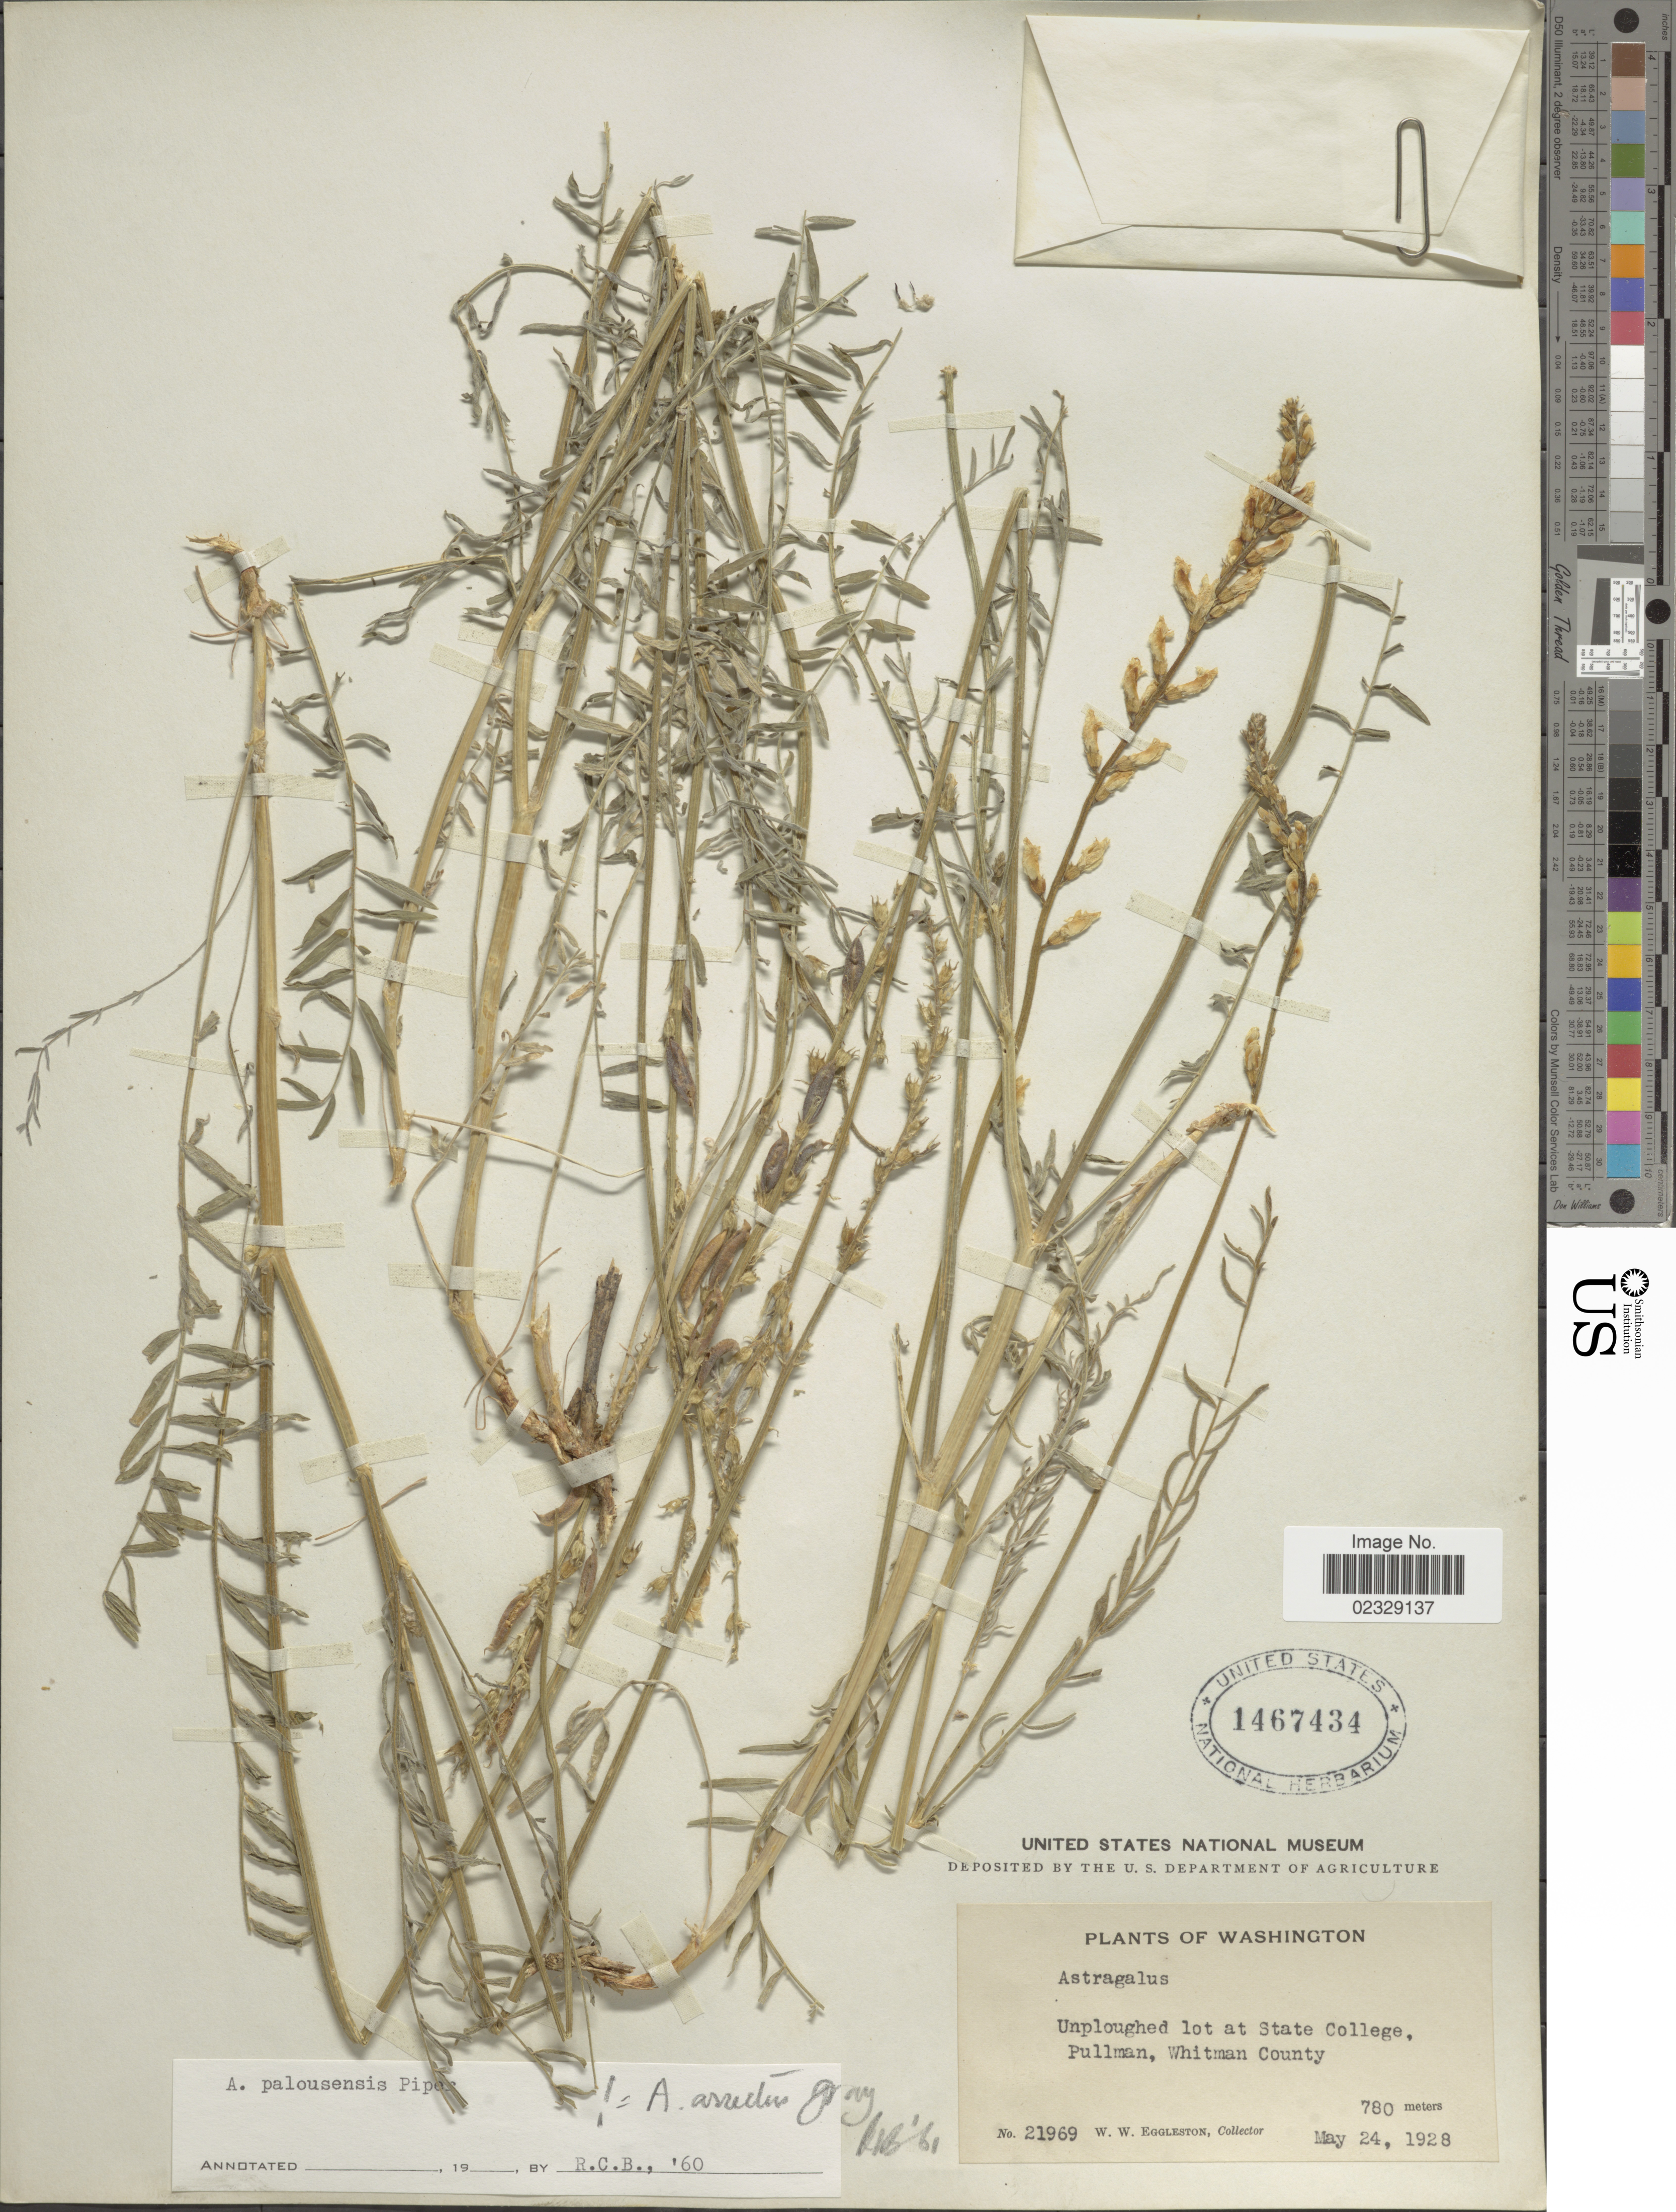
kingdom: Plantae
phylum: Tracheophyta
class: Magnoliopsida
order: Fabales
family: Fabaceae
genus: Astragalus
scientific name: Astragalus arrectus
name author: A. Gray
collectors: W. W. Eggleston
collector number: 21969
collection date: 1928-05-24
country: United States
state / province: Washington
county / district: Whitman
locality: Unploughed lot at State College, Pullman, Whitman County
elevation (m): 780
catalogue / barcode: US 1467434